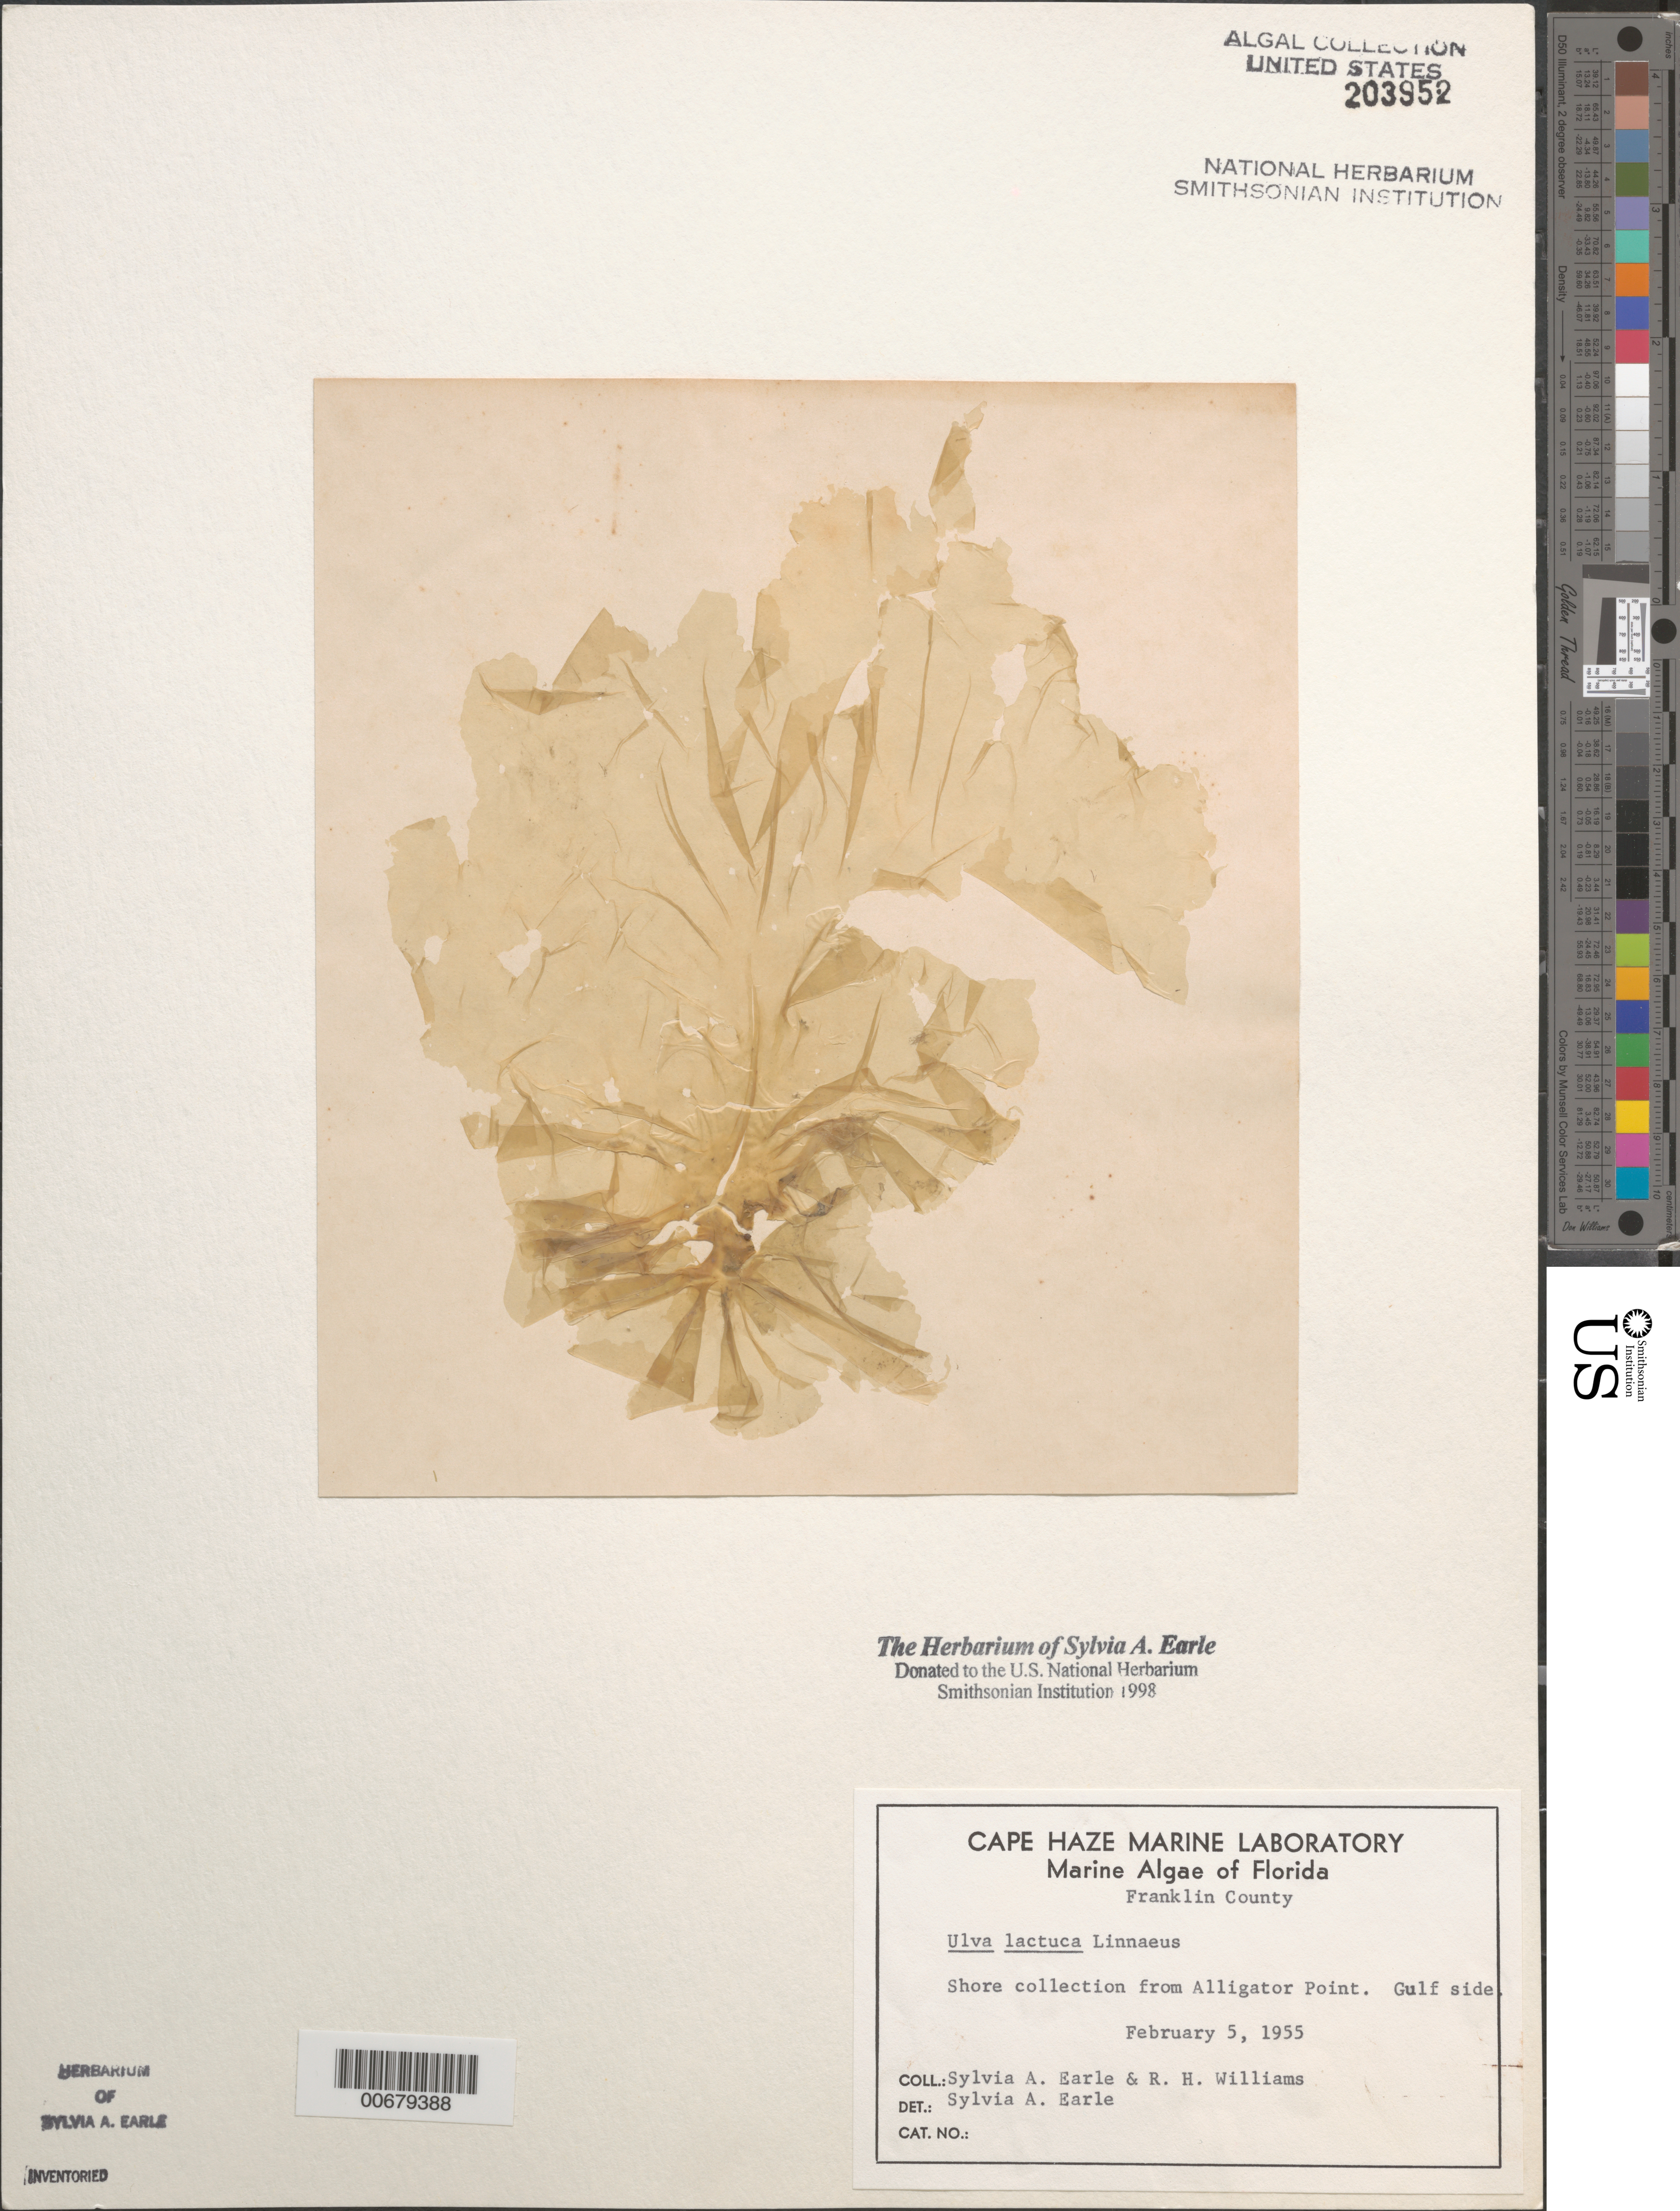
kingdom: Plantae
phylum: Chlorophyta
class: Ulvophyceae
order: Ulvales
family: Ulvaceae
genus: Ulva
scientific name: Ulva lactuca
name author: L.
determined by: Earle, S. A.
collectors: S. A. Earle & R. H. Williams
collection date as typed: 05 Feb 1955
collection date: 1955-02-05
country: United States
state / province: Florida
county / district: Franklin County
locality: Alligator Point, Gulf of Mexico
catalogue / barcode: US 203952